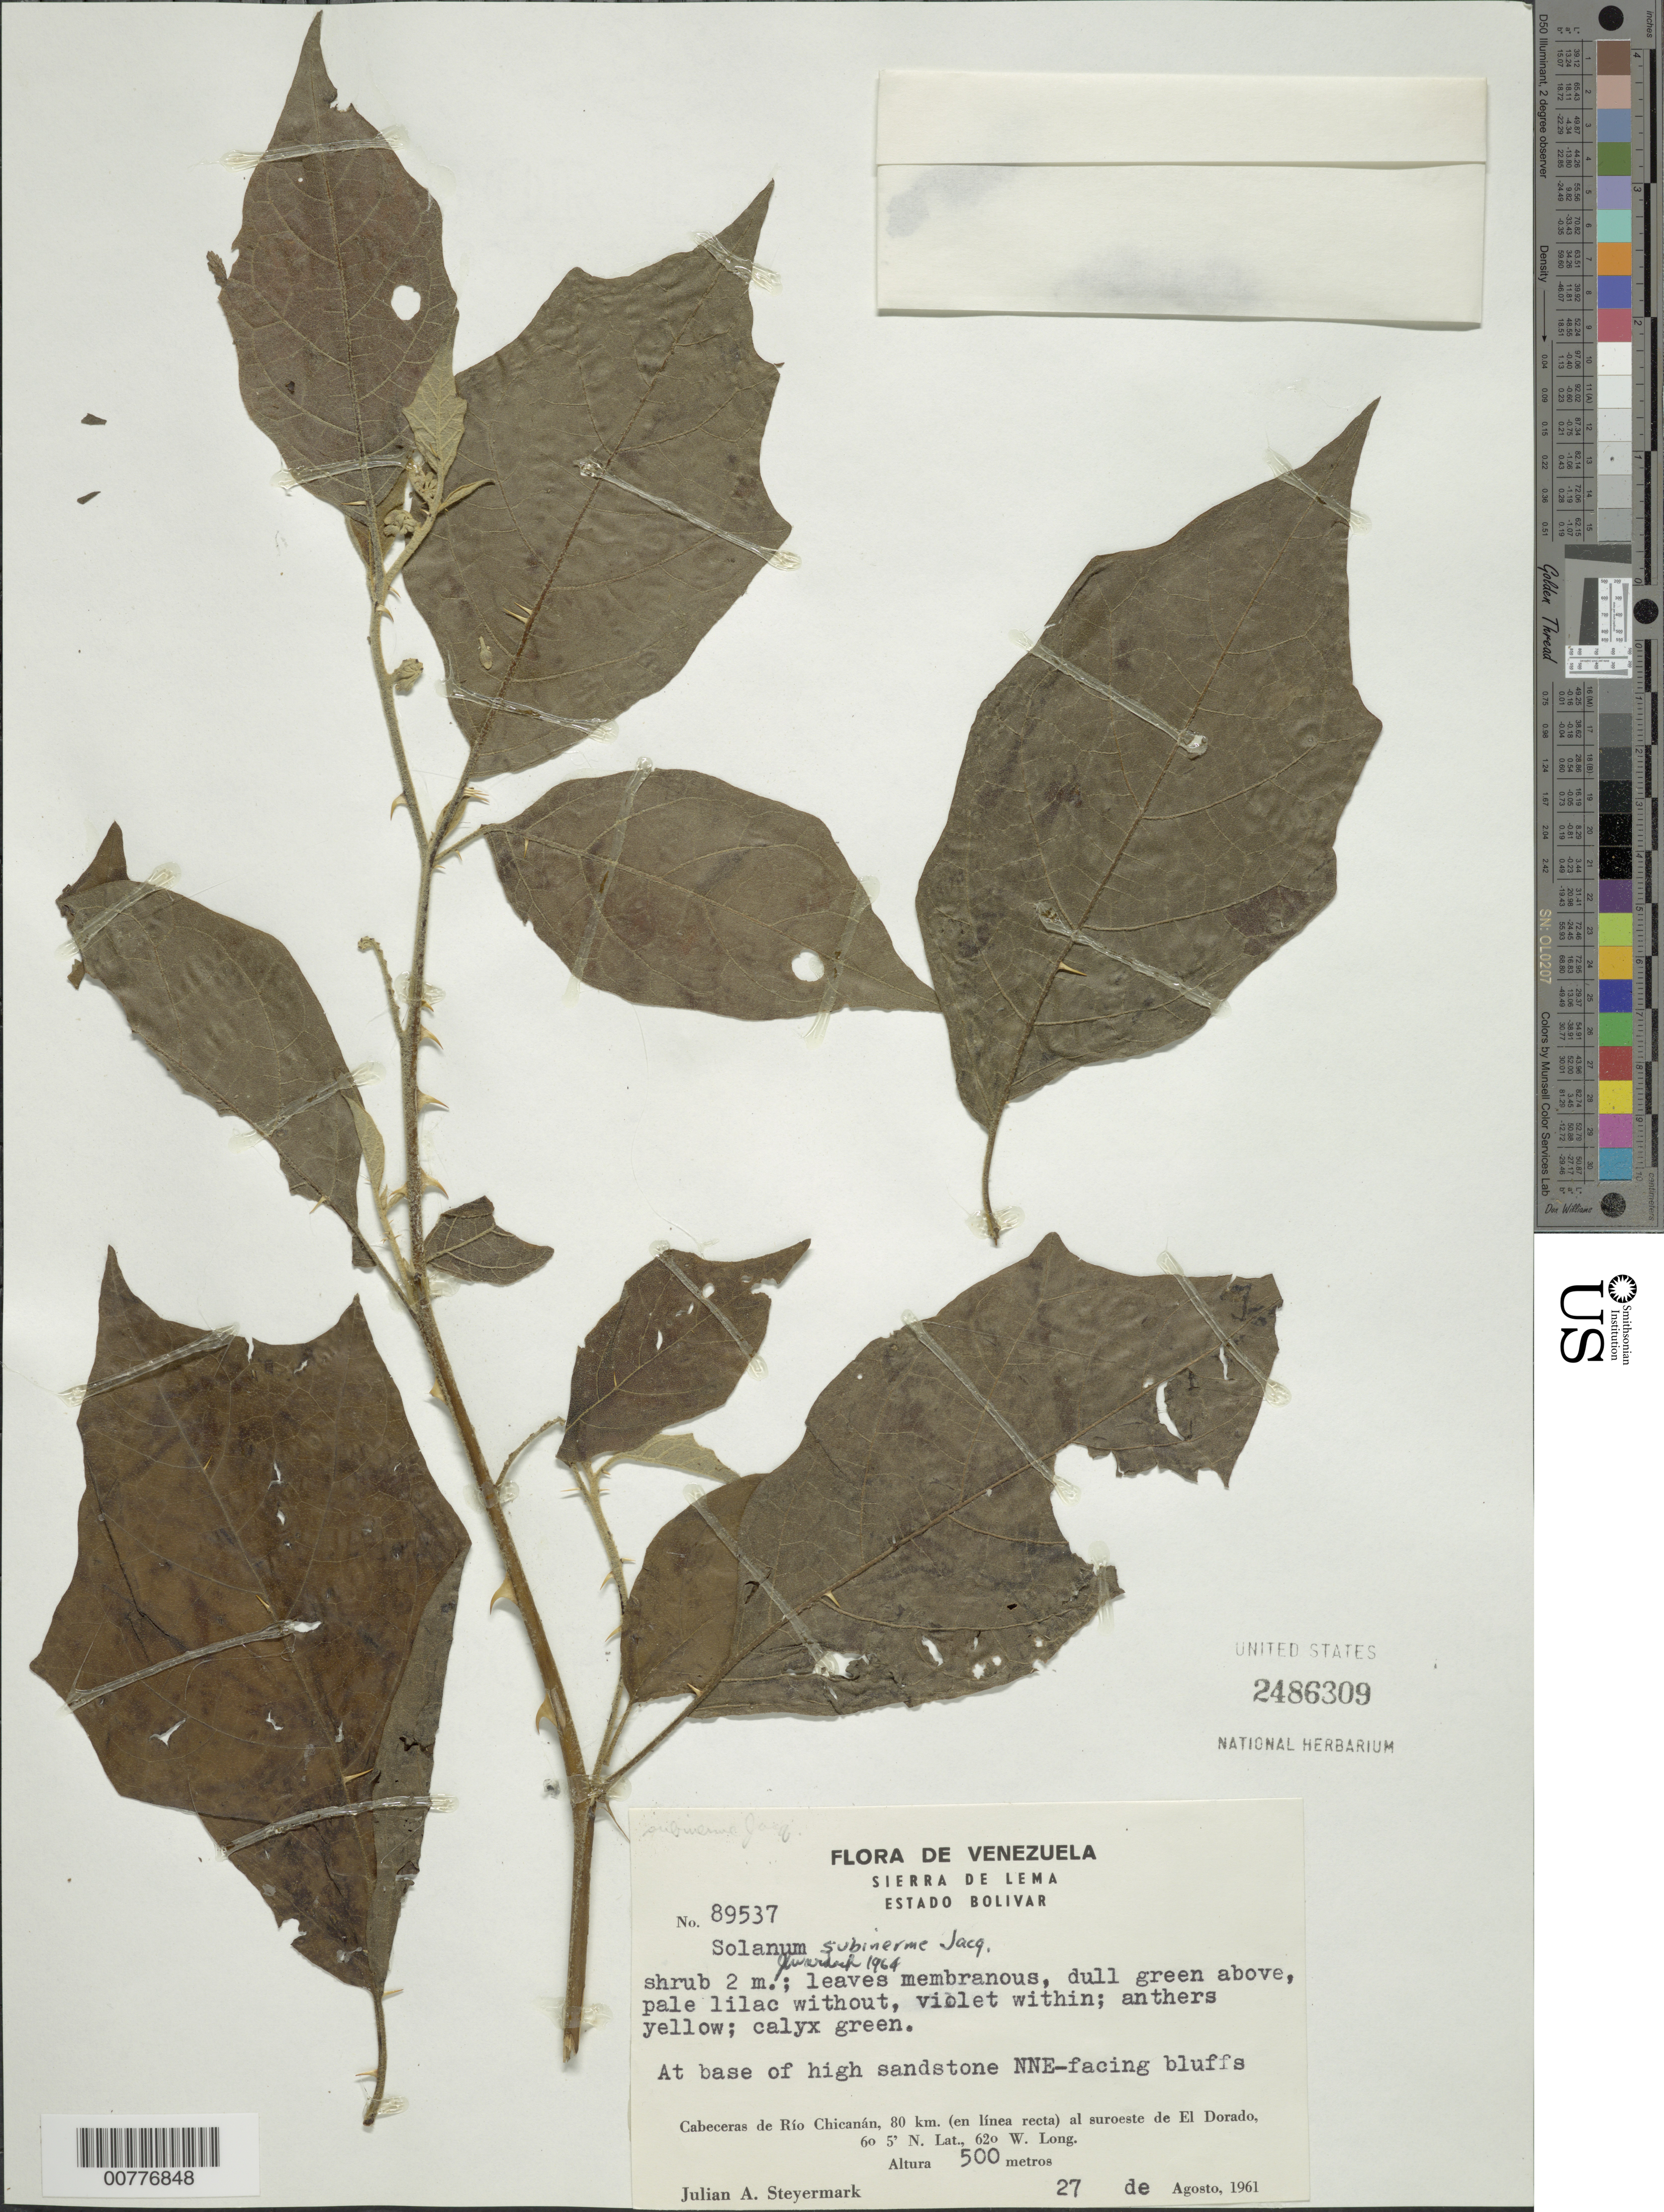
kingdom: Plantae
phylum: Tracheophyta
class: Magnoliopsida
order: Solanales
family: Solanaceae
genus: Solanum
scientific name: Solanum subinerme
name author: Jacq.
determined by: Wurdack, John J., (US), US (UNITED STATES)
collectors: J. Steyermark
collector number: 89537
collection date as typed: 8 Aug 1961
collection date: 1961-08-08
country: Venezuela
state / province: Bolívar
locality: Sierra de Lema, Cabeceras de Río Chicanán, 80 km in straight line to SW of El Dorado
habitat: Base of high sandstone NNE-facing bluffs.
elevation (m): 500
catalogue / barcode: US 2486309